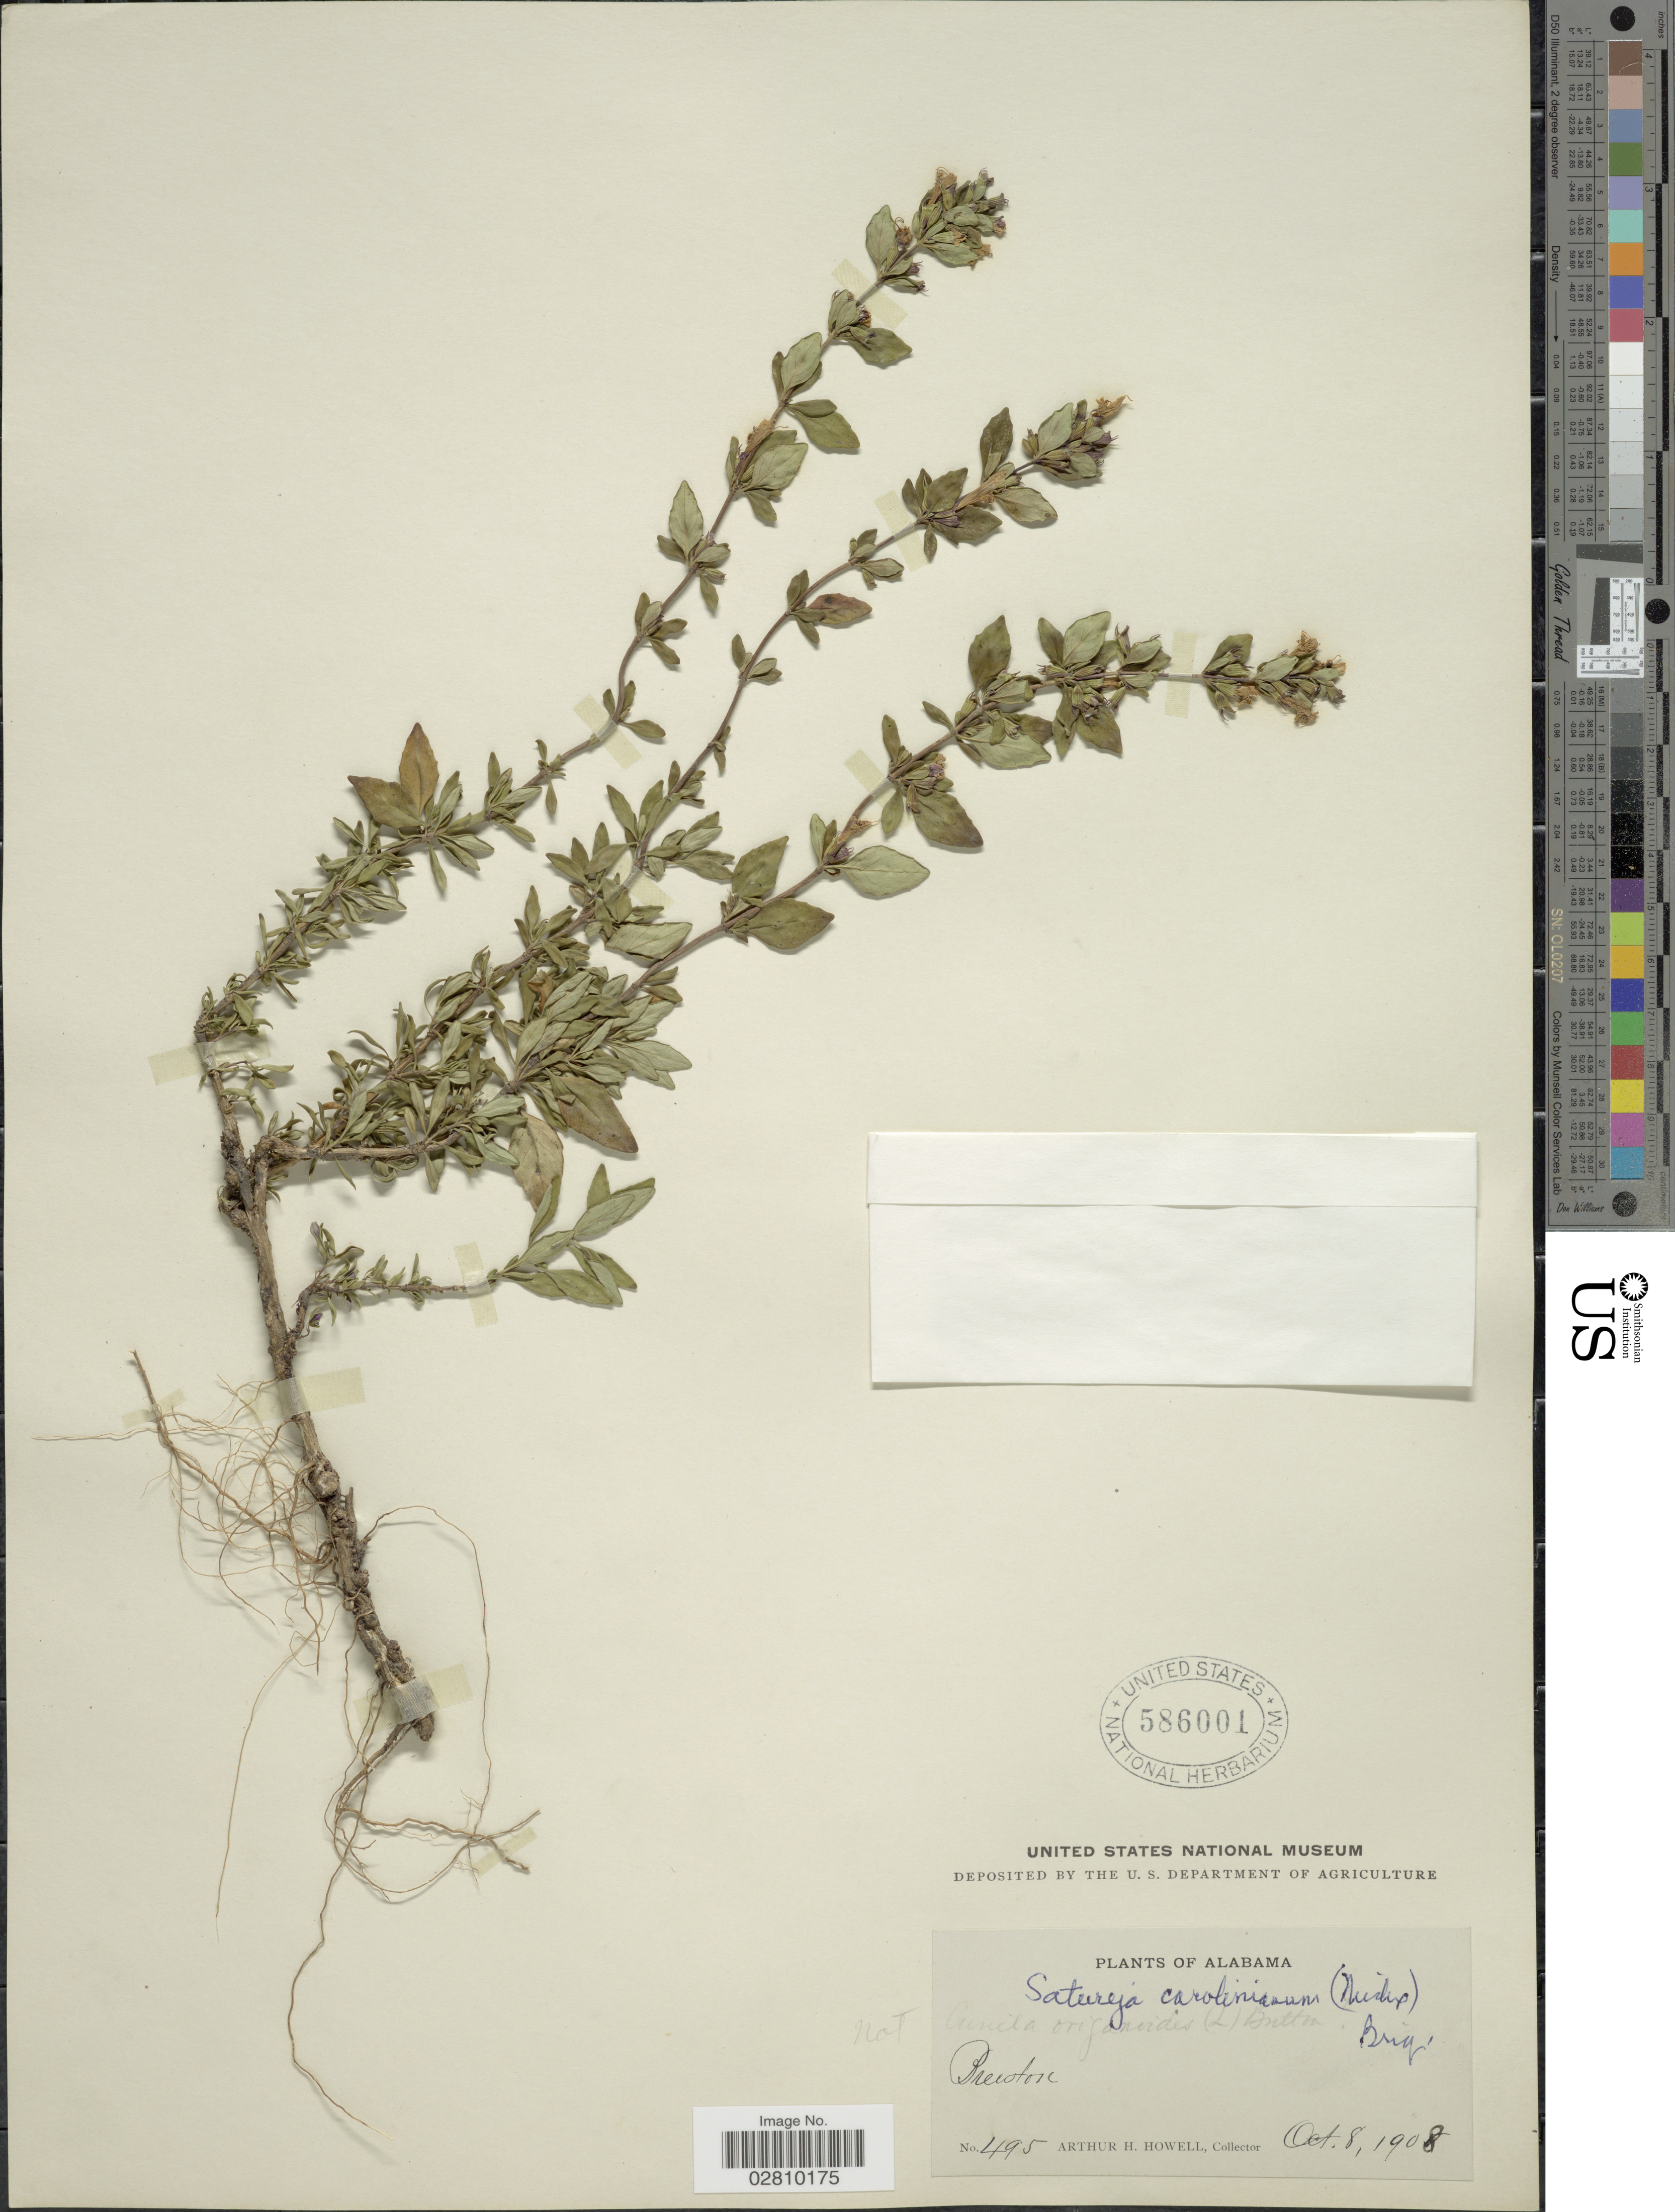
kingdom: Plantae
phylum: Tracheophyta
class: Magnoliopsida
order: Lamiales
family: Lamiaceae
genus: Clinopodium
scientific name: Clinopodium carolinianum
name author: Mill.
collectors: A. H. Howell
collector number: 495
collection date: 1908-10-08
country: United States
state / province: Alabama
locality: Preston.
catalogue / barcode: US 586001